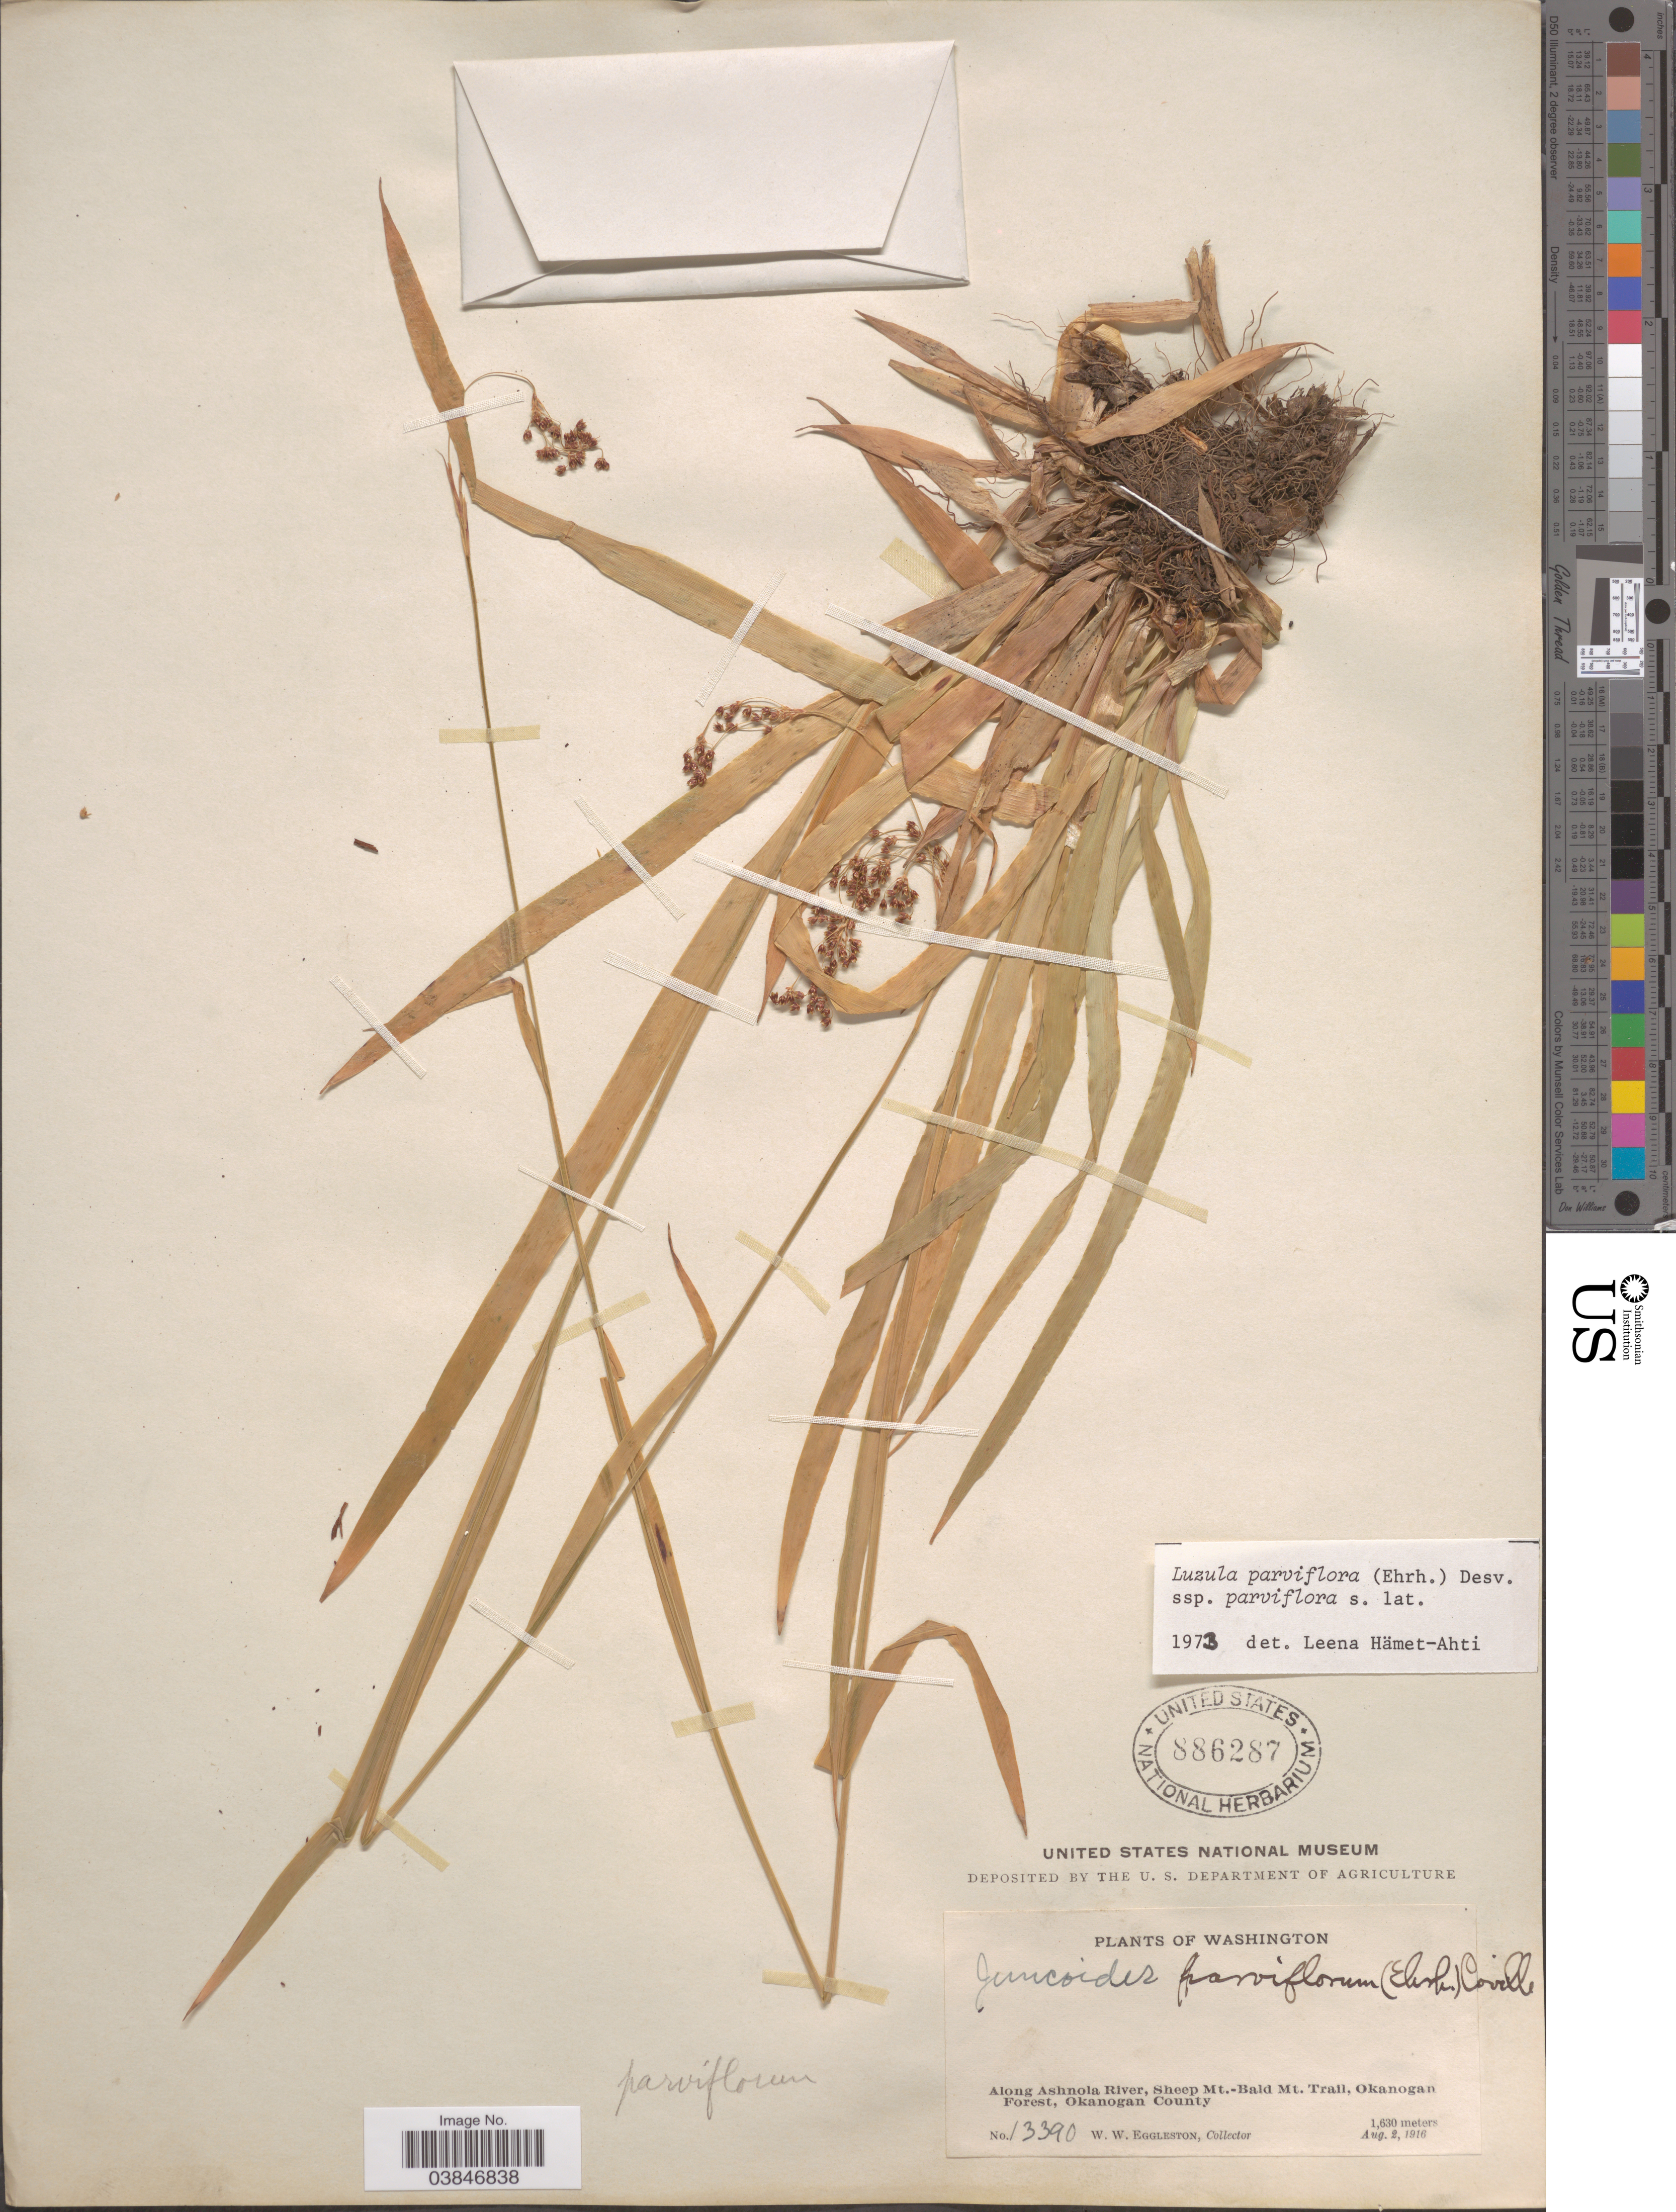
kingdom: Plantae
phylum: Tracheophyta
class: Liliopsida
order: Poales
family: Juncaceae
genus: Luzula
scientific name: Luzula parviflora subsp. parviflora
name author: (Ehrh.) Desv.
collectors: W. W. Eggleston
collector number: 13390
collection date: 1916-08-02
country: United States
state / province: Washington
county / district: Okanogan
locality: Along Ashnola River, Sheep Mt.-Bald Mt. Trail, Okanogan Forest, Okanogan County.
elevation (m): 1630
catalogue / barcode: US 886287